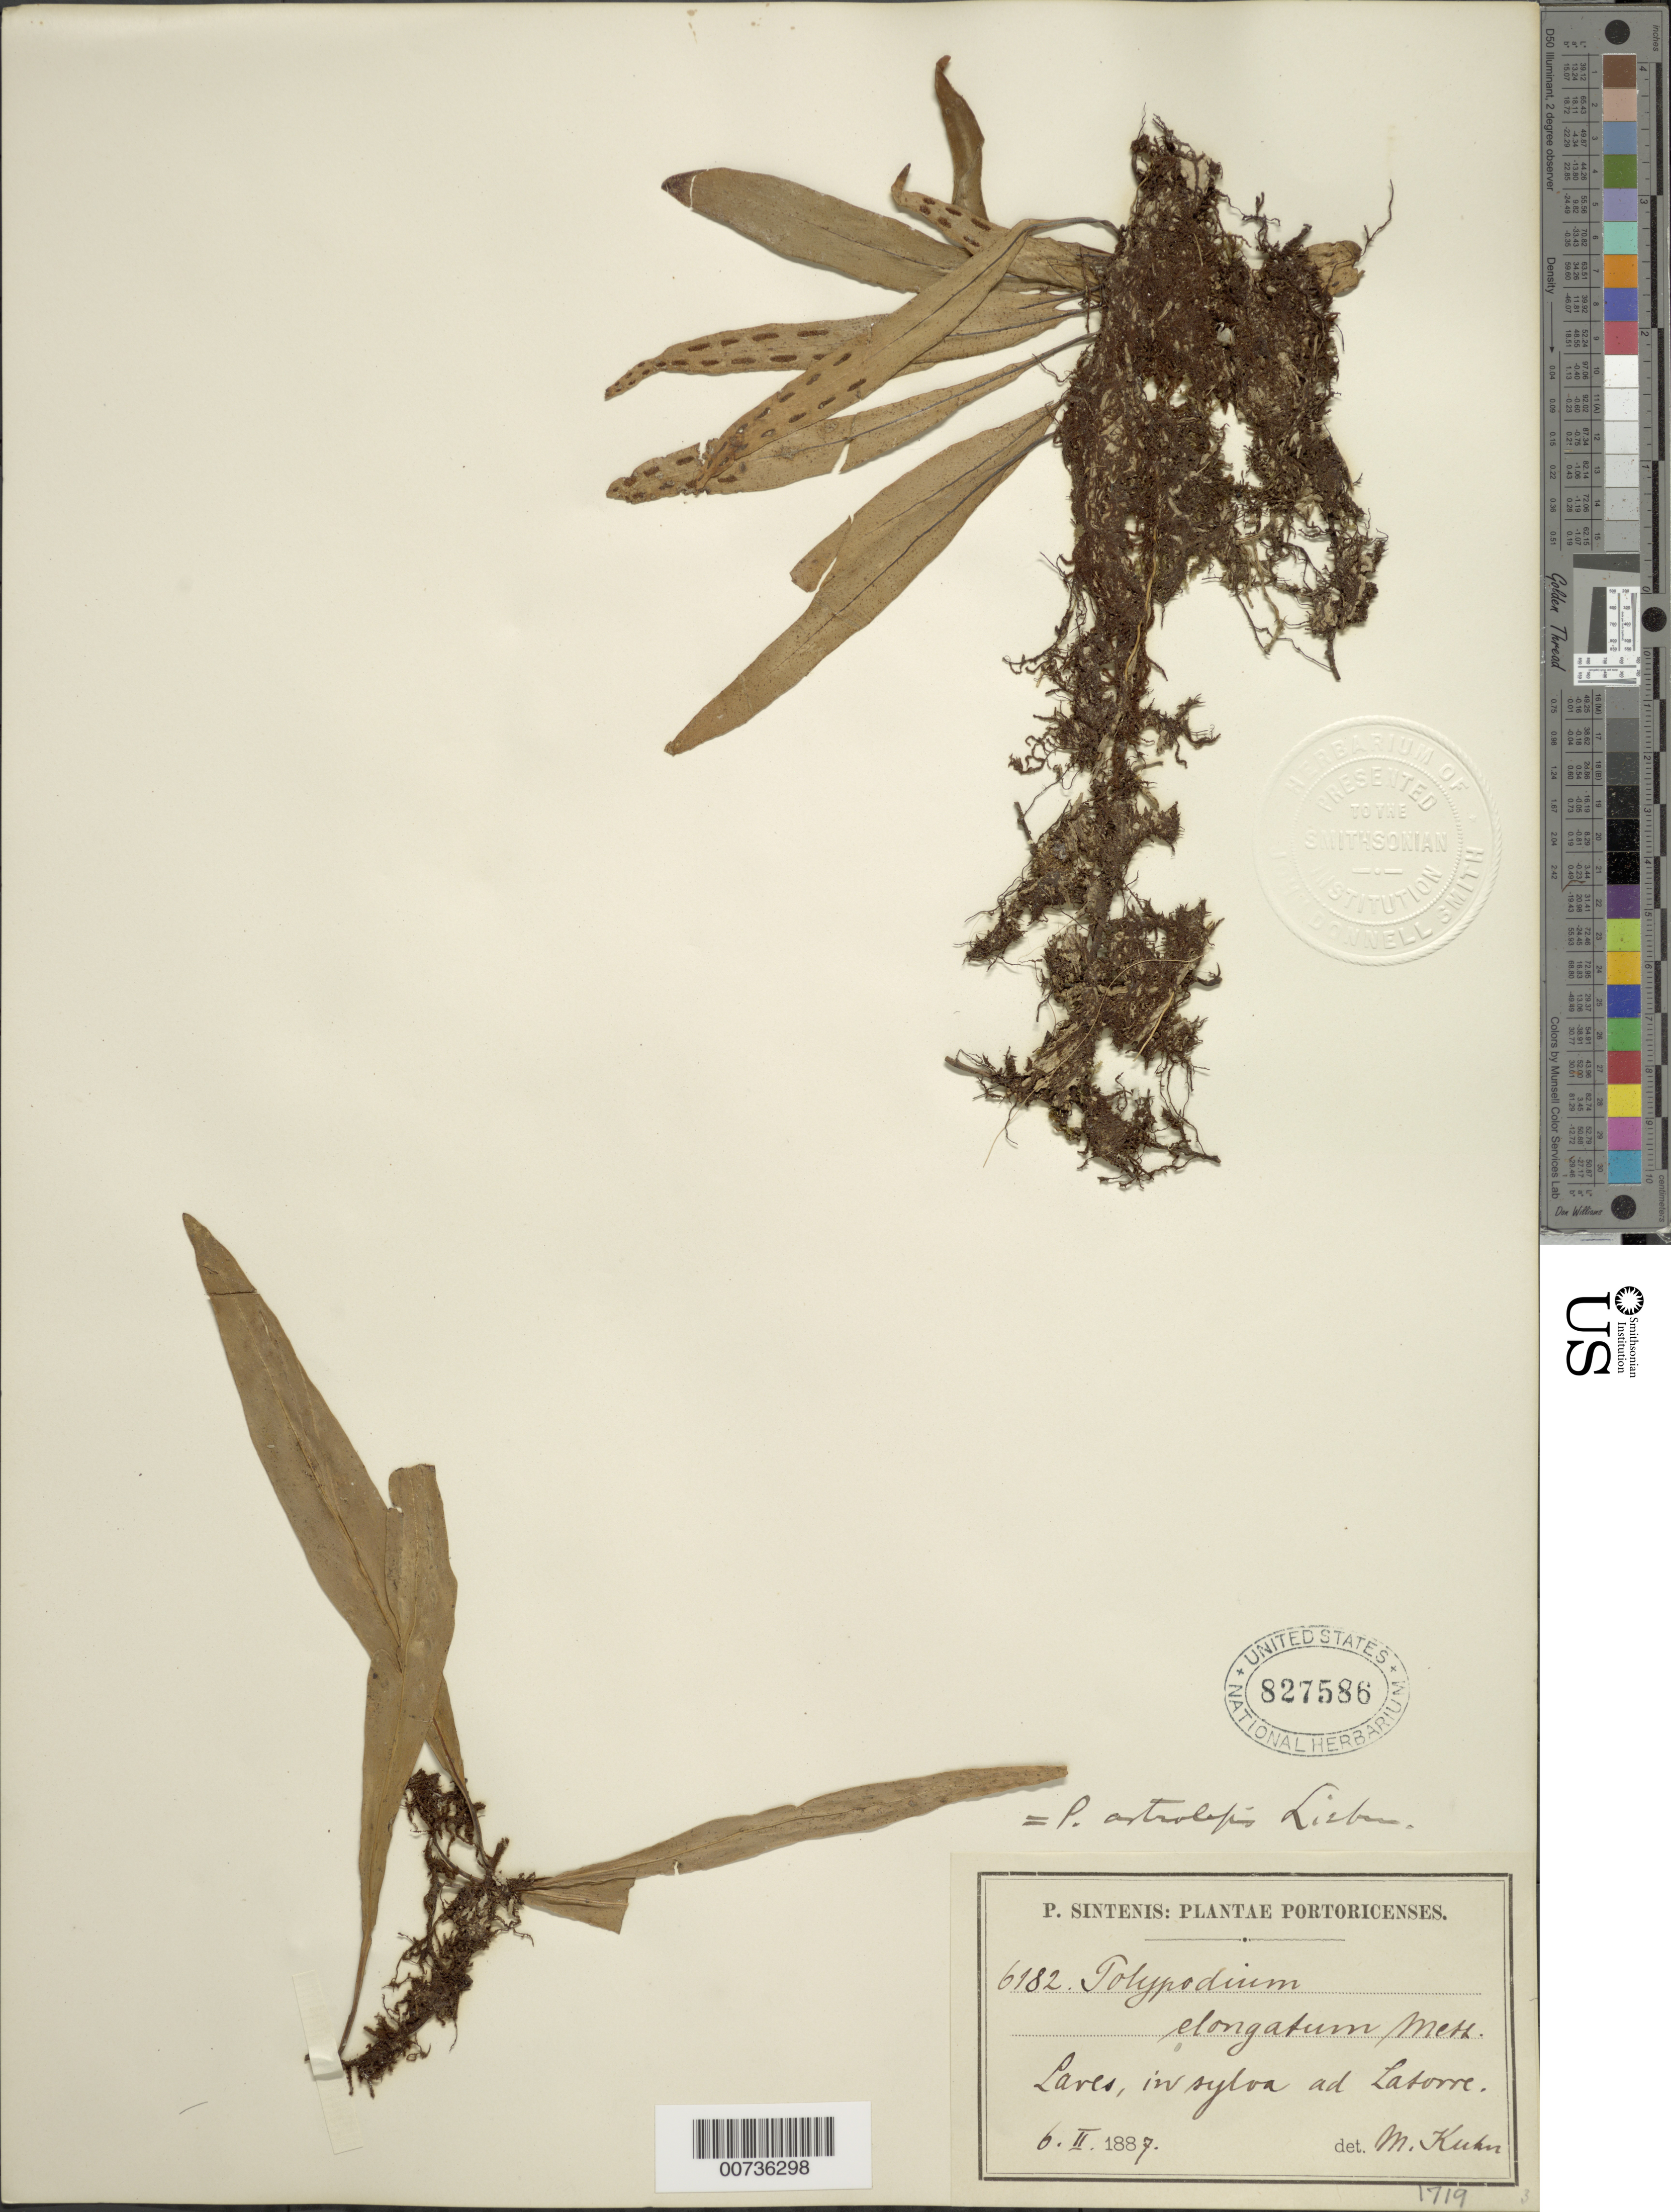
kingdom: Plantae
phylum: Tracheophyta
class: Polypodiopsida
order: Polypodiales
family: Polypodiaceae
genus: Pleopeltis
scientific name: Pleopeltis astrolepis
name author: (Liebm.) E. Fourn.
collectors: P. Sintenis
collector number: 6182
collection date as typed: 06 Feb 1887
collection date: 1887-02-06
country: Puerto Rico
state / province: Lares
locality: Lares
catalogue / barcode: US 827586